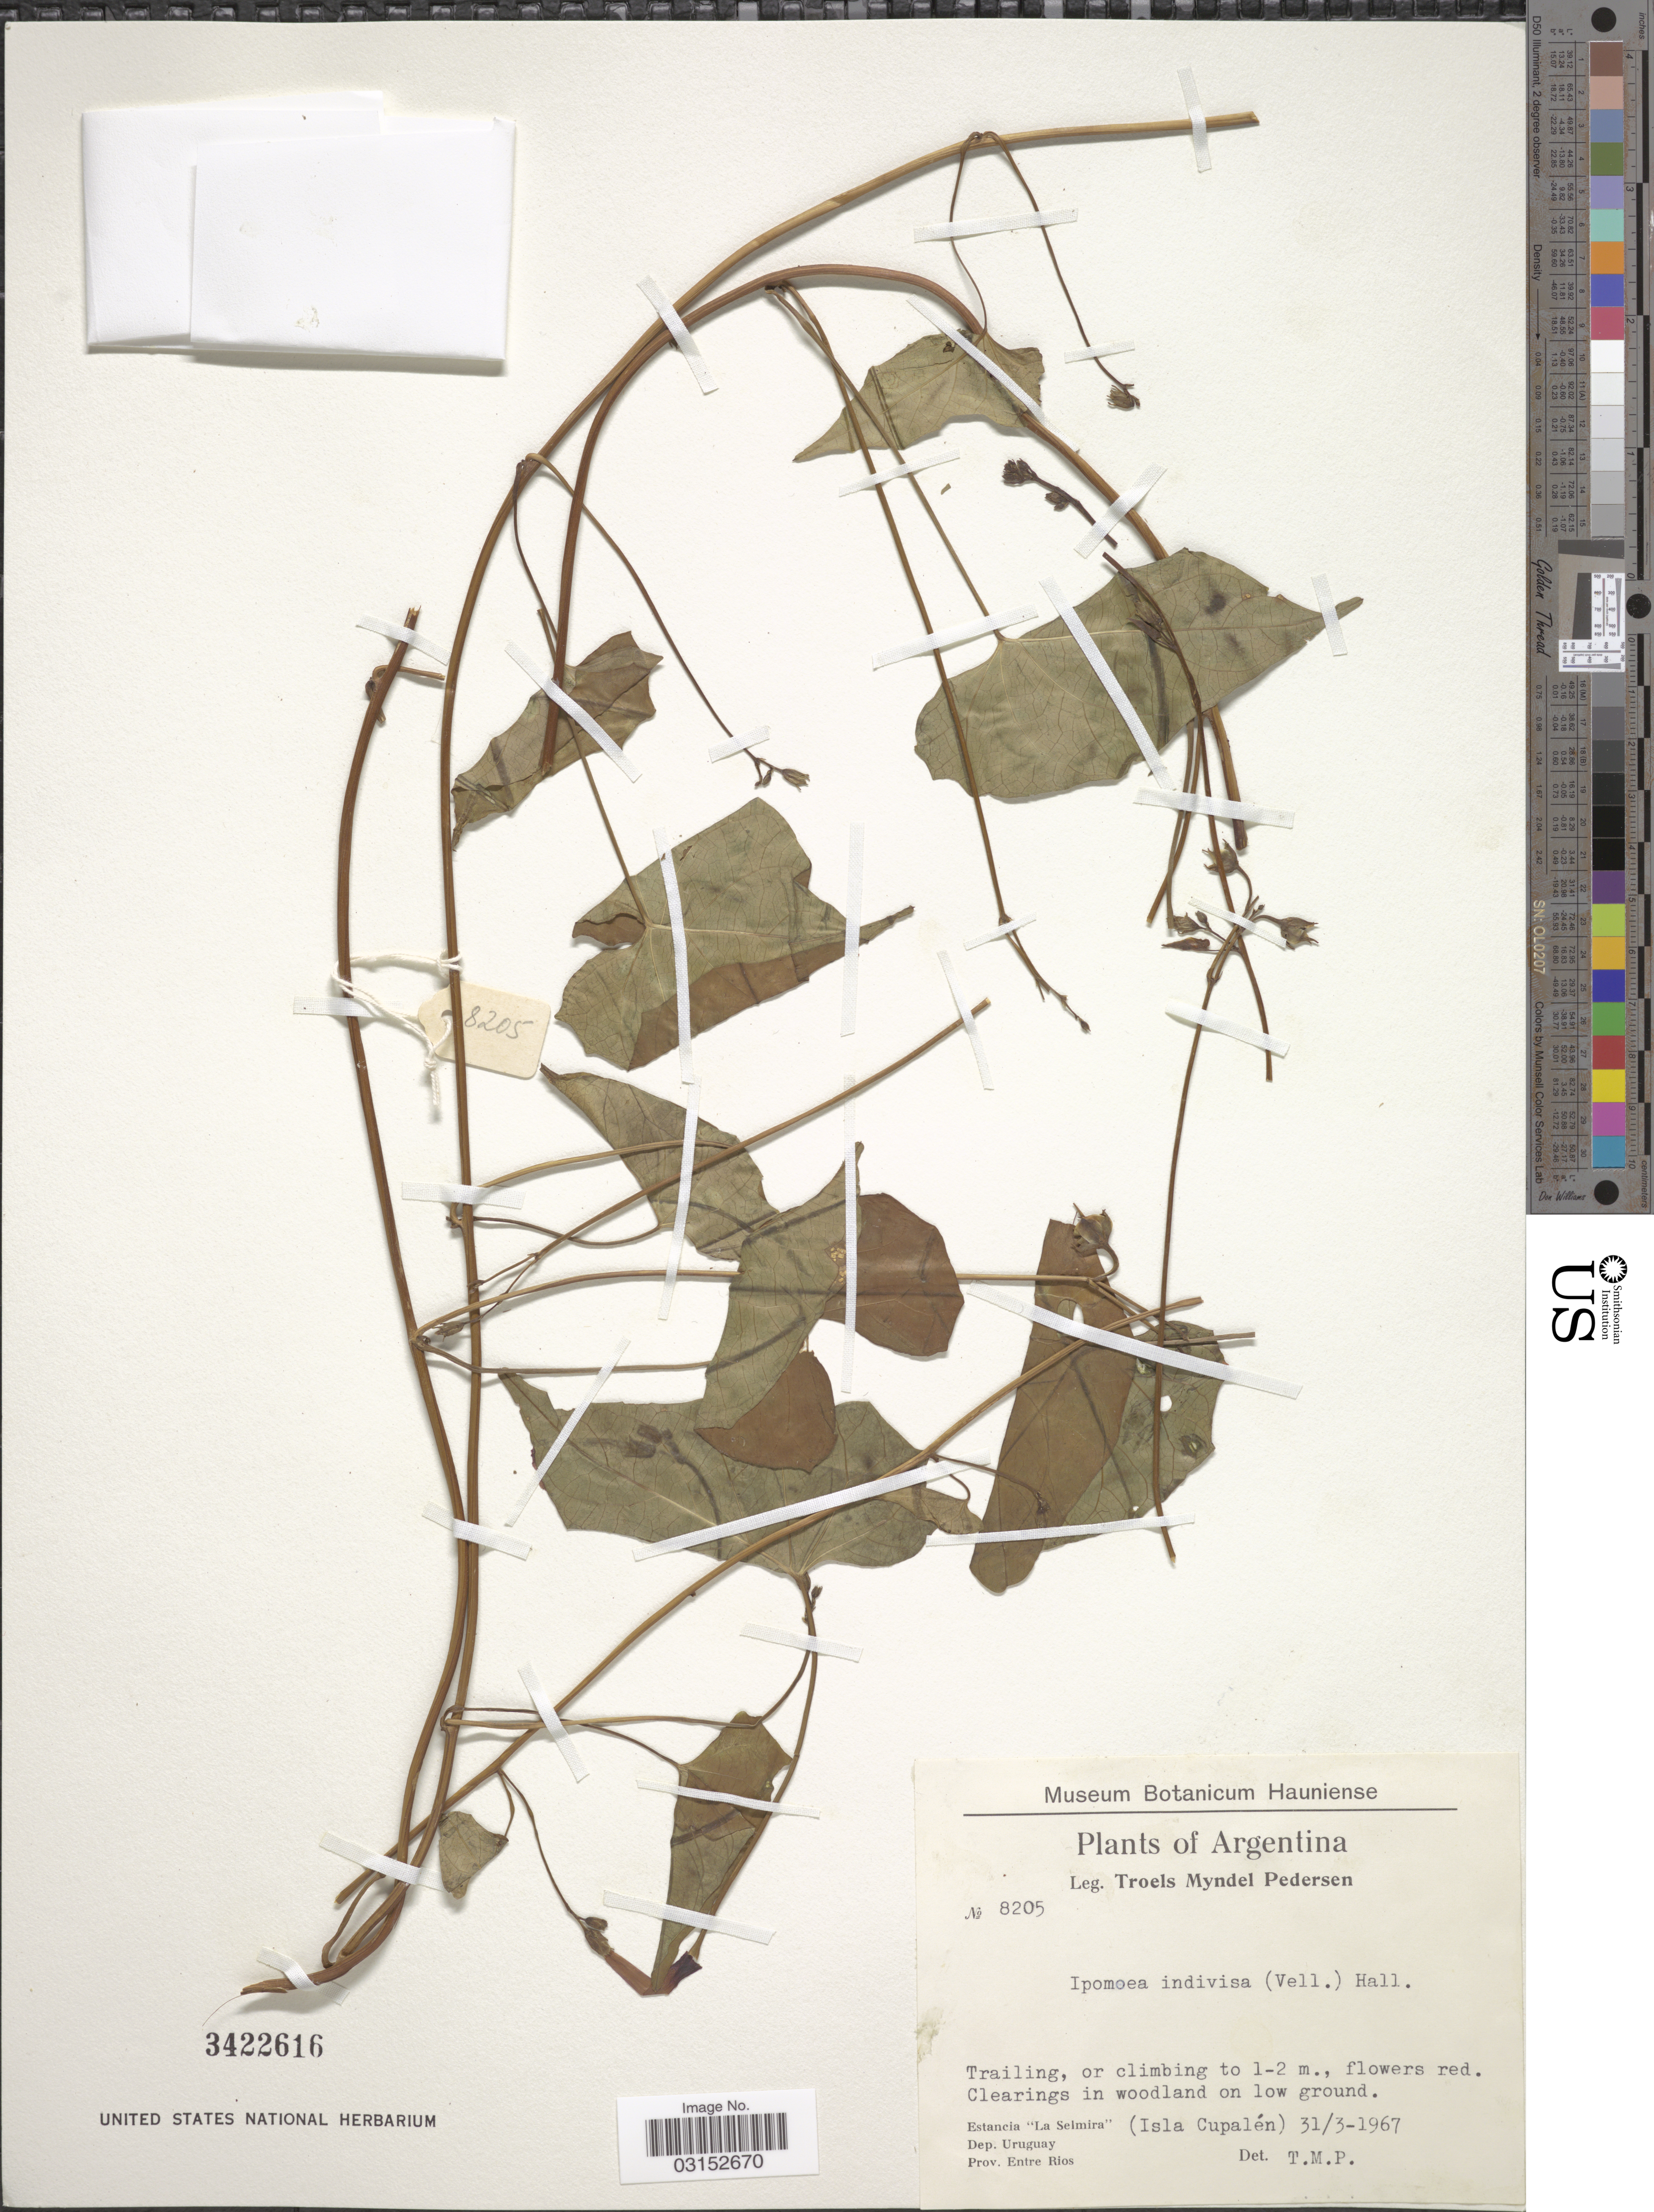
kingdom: Plantae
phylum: Tracheophyta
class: Magnoliopsida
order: Solanales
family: Convolvulaceae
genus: Ipomoea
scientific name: Ipomoea indivisa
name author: (Vell.) Hallier f.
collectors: T. Pederson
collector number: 8205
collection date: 1967-03-31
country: Argentina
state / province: Entre Rios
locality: Estancia "La Selmira". (Isla Cupalén). Dep. Uruguay.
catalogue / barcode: US 3422616